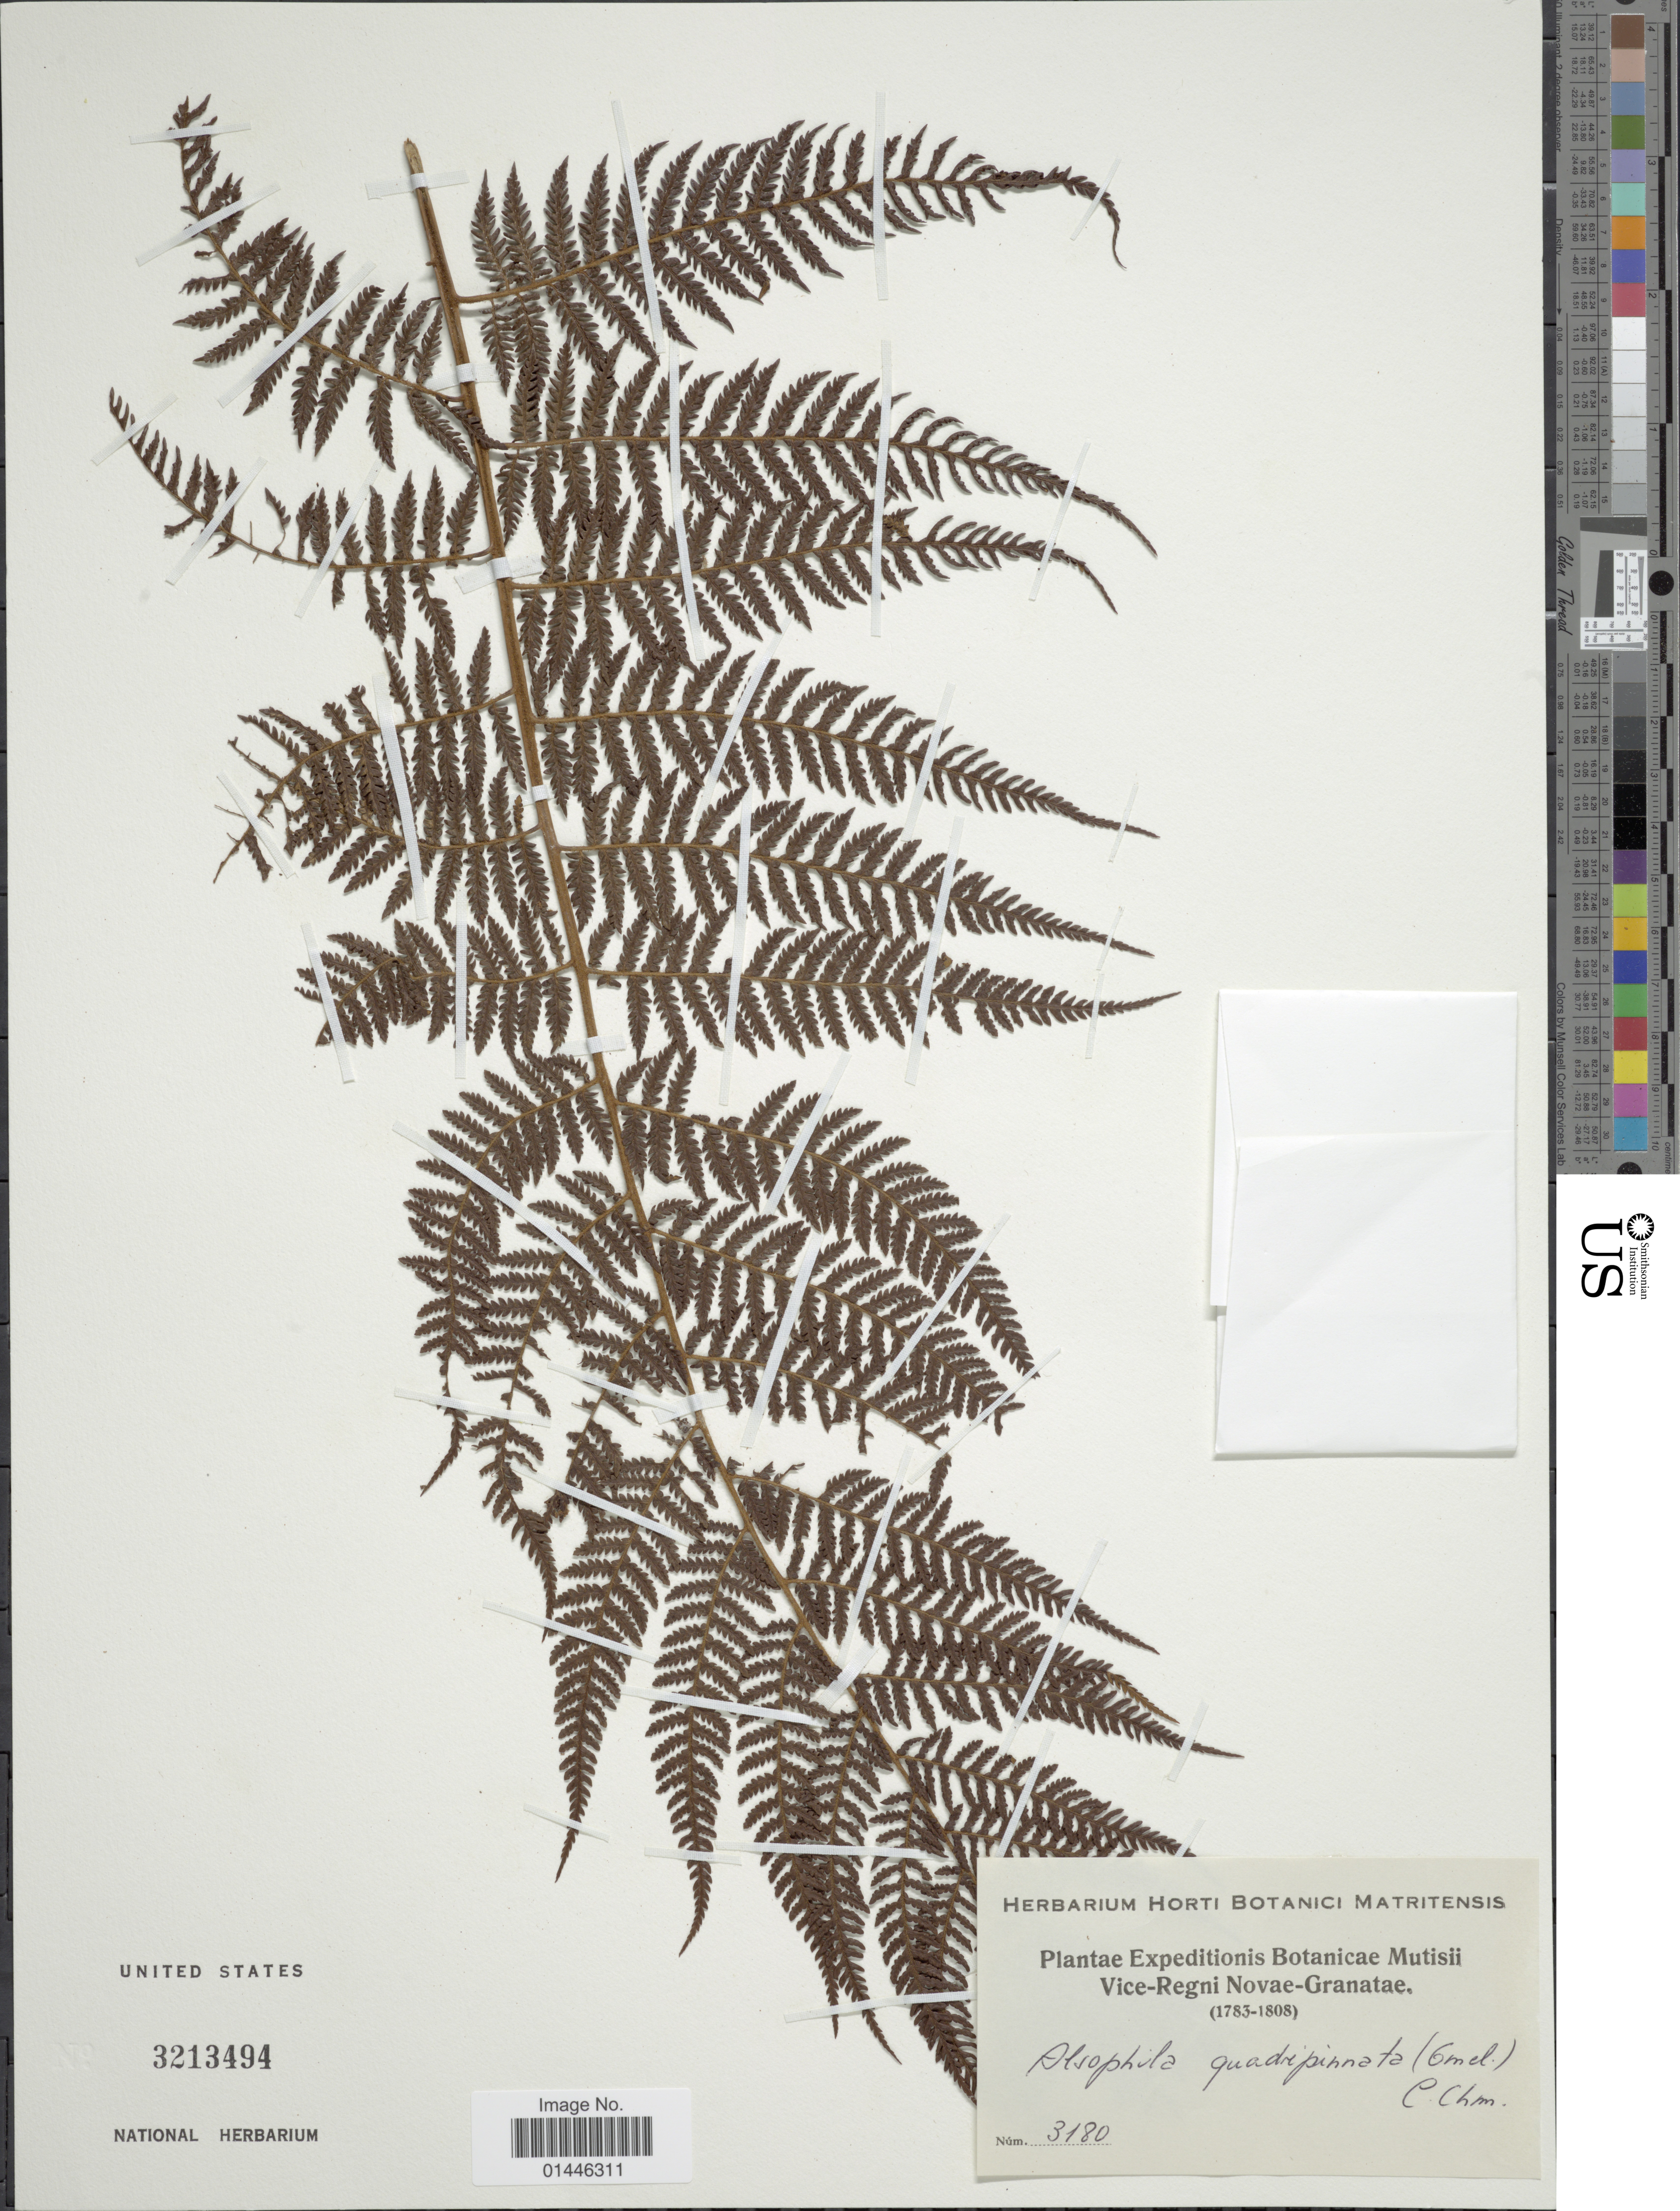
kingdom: Plantae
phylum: Tracheophyta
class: Polypodiopsida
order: Cyatheales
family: Dicksoniaceae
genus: Lophosoria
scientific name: Lophosoria quadripinnata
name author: (J.F. Gmel.) C. Chr.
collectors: Expeditions Botanicae Mutisii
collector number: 3180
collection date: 1783/1808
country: Colombia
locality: Vice-Regni Novae-Granatae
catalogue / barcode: US 3213494